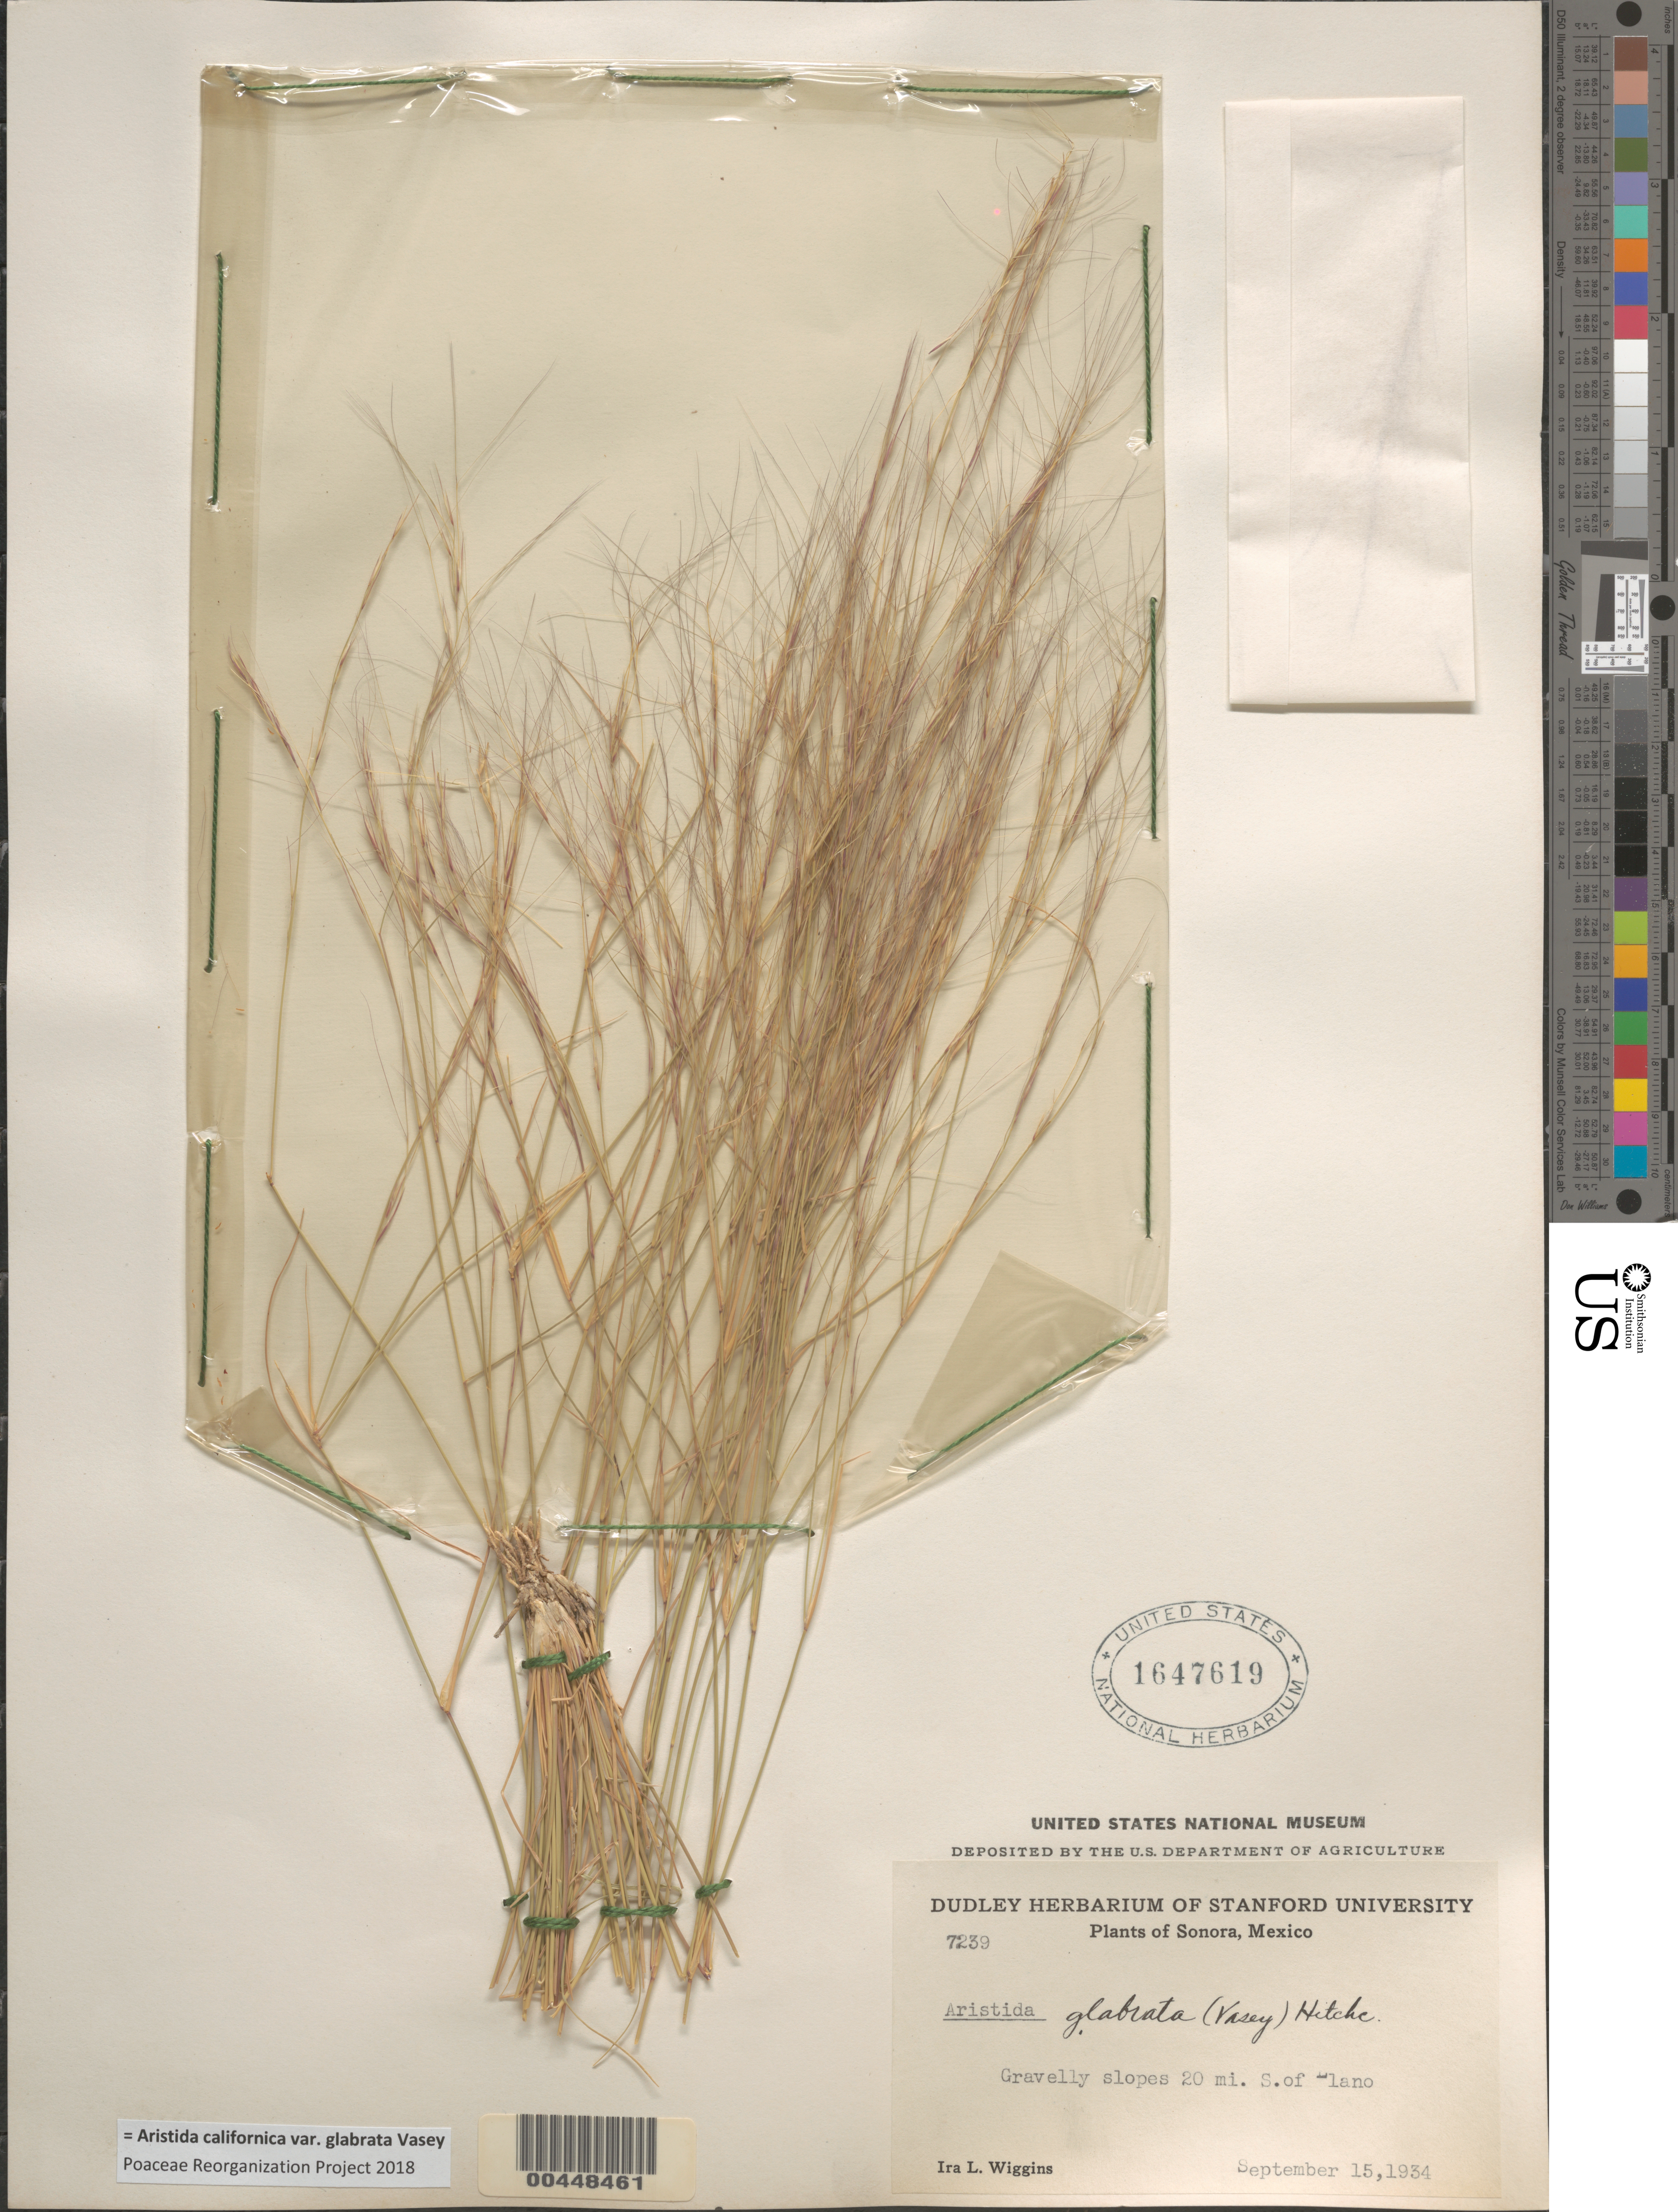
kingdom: Plantae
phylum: Tracheophyta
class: Liliopsida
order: Poales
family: Poaceae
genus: Aristida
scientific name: Aristida californica var. glabrata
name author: Vasey in Brandegee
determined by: Poaceae Reorganization Project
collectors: I. L. Wiggins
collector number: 7239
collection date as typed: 15 Sep 1934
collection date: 1934-09-15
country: Mexico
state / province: Sonora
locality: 20 mi S of Llano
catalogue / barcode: US 1647619